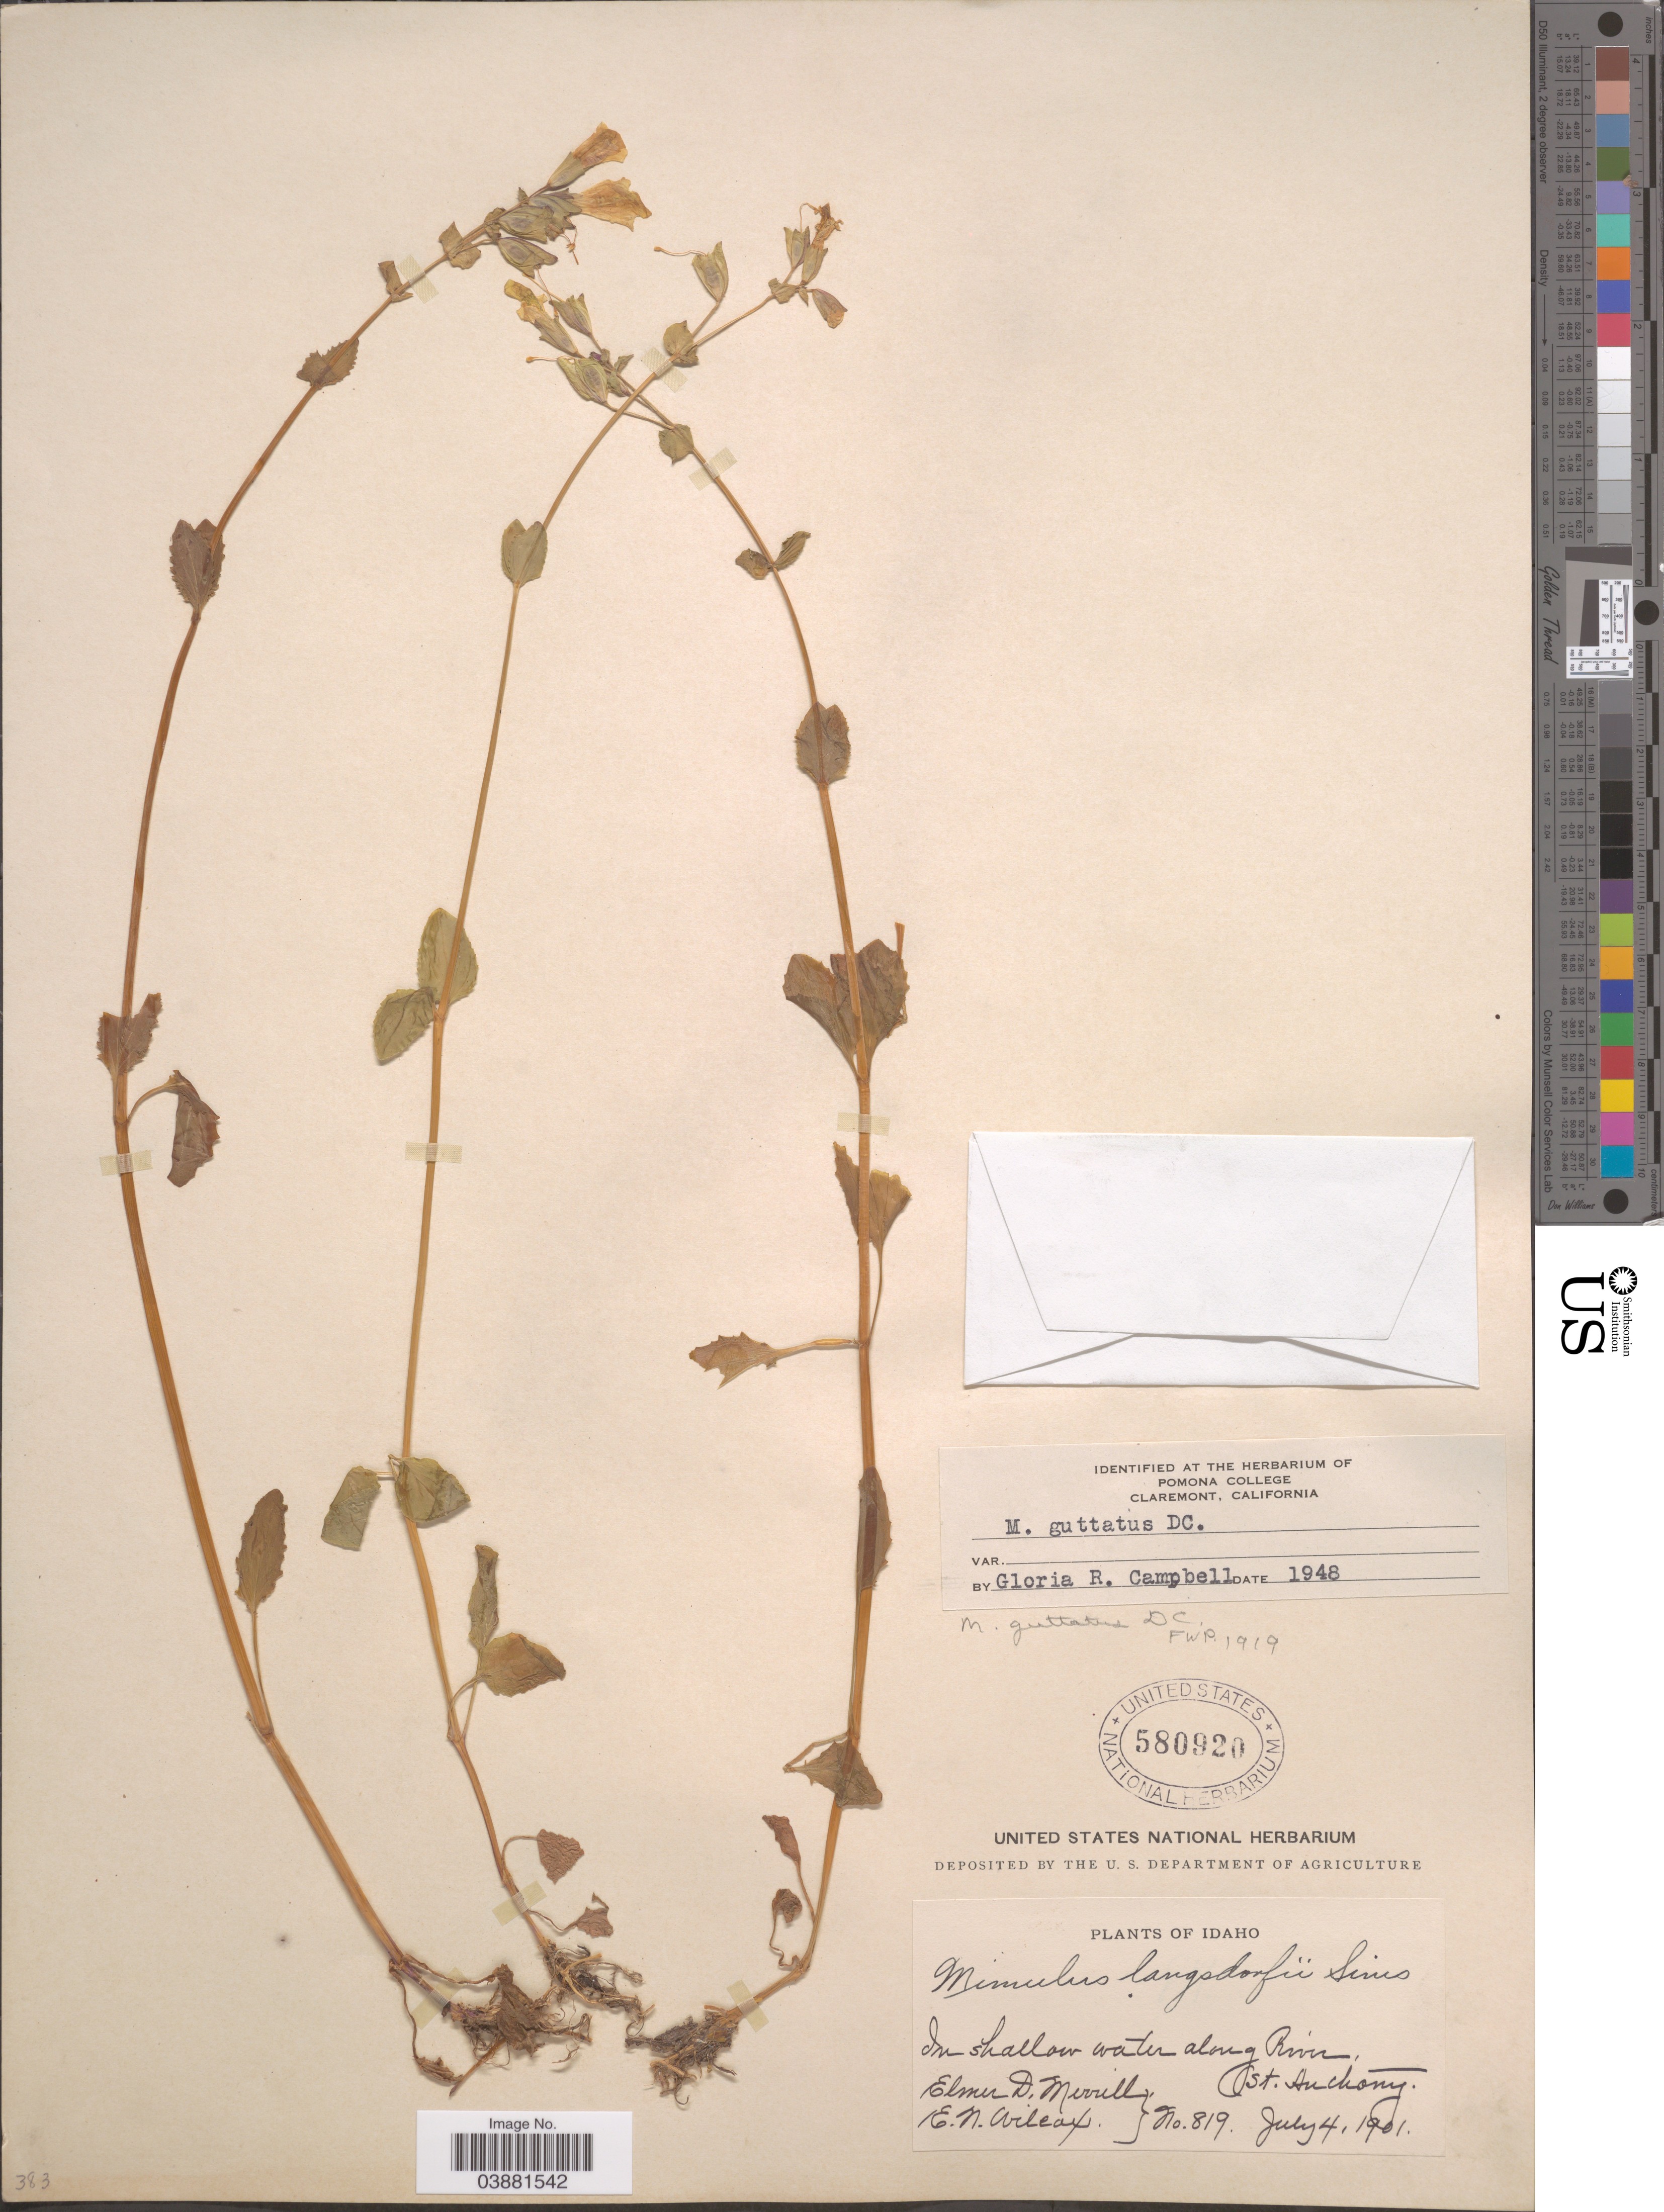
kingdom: Plantae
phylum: Tracheophyta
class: Magnoliopsida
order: Lamiales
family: Phrymaceae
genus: Mimulus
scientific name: Mimulus guttatus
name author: DC.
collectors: E. D. Merrill & E. Wilcox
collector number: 819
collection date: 1901-07-04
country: United States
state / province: Idaho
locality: In shallow water along River, St. Anthony.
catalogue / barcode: US 580920